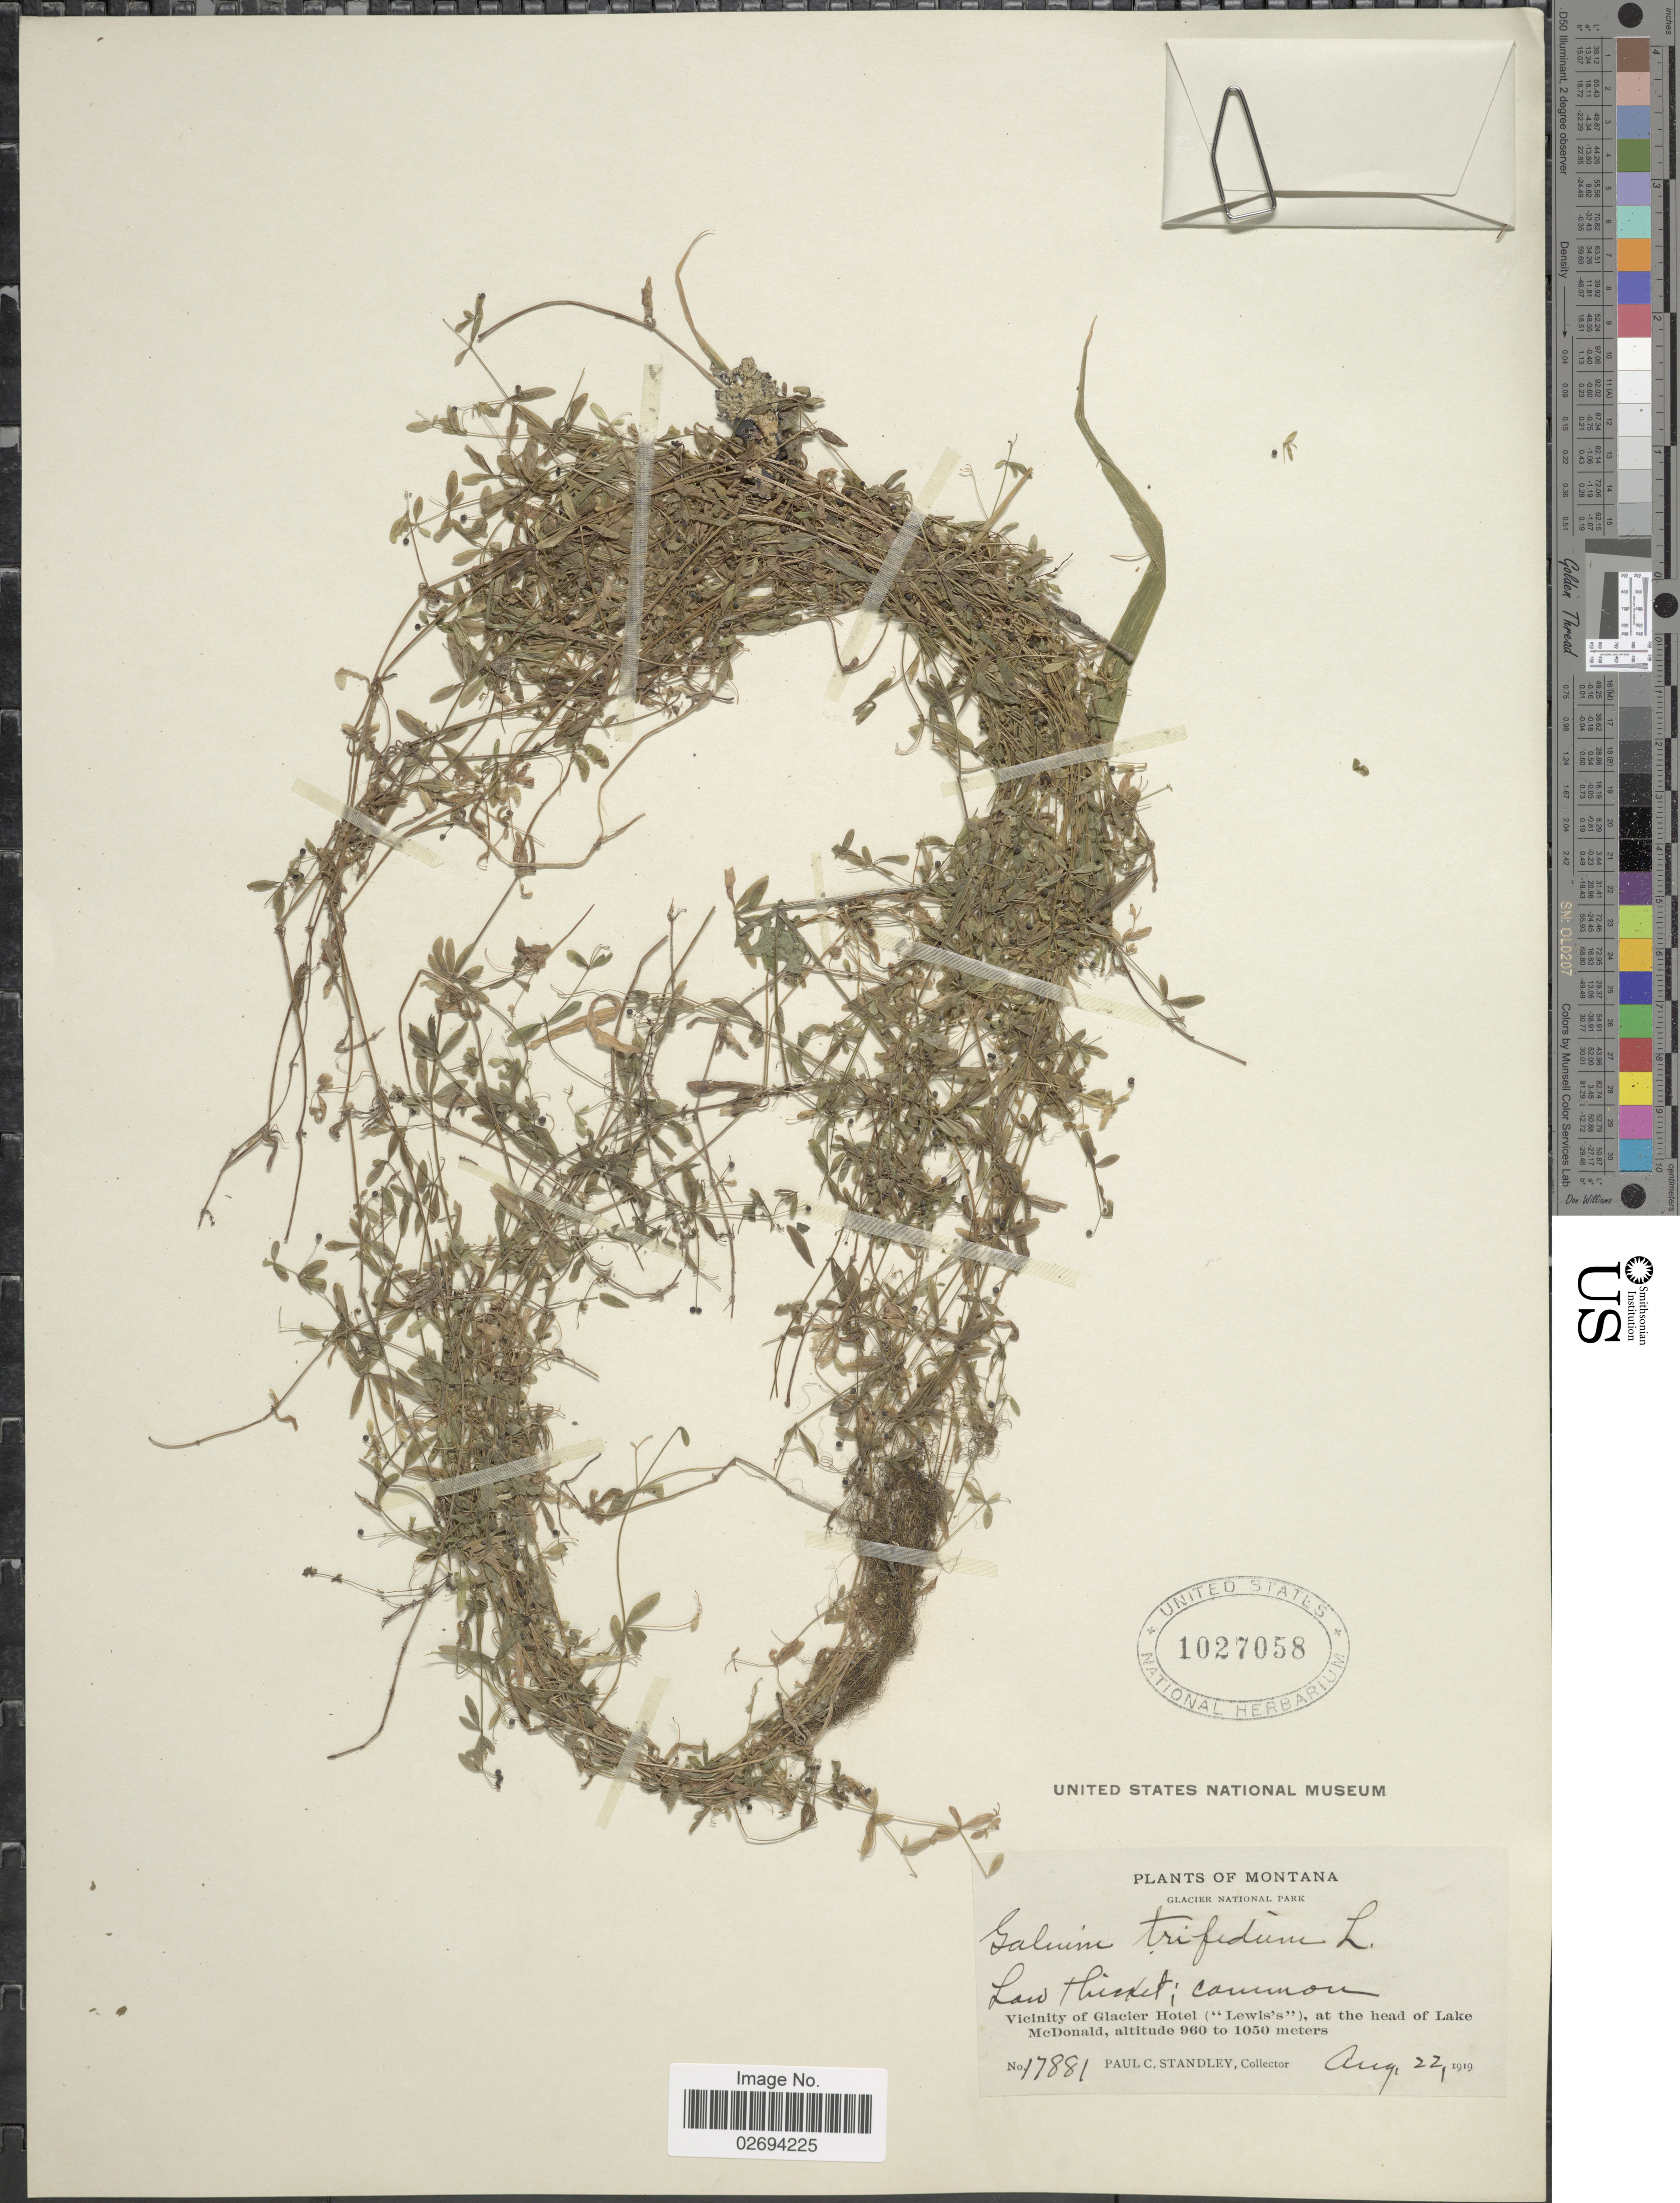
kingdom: Plantae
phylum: Tracheophyta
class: Magnoliopsida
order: Gentianales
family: Rubiaceae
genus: Galium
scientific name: Galium trifidum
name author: L.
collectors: P. C. Standley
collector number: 17881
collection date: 1919-08-22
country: United States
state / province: Montana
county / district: Flathead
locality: Glacier National Park, Vicinity of Glacier Hotel ("Lewis's"), at the head of Lake McDonald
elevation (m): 960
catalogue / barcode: US 1027058